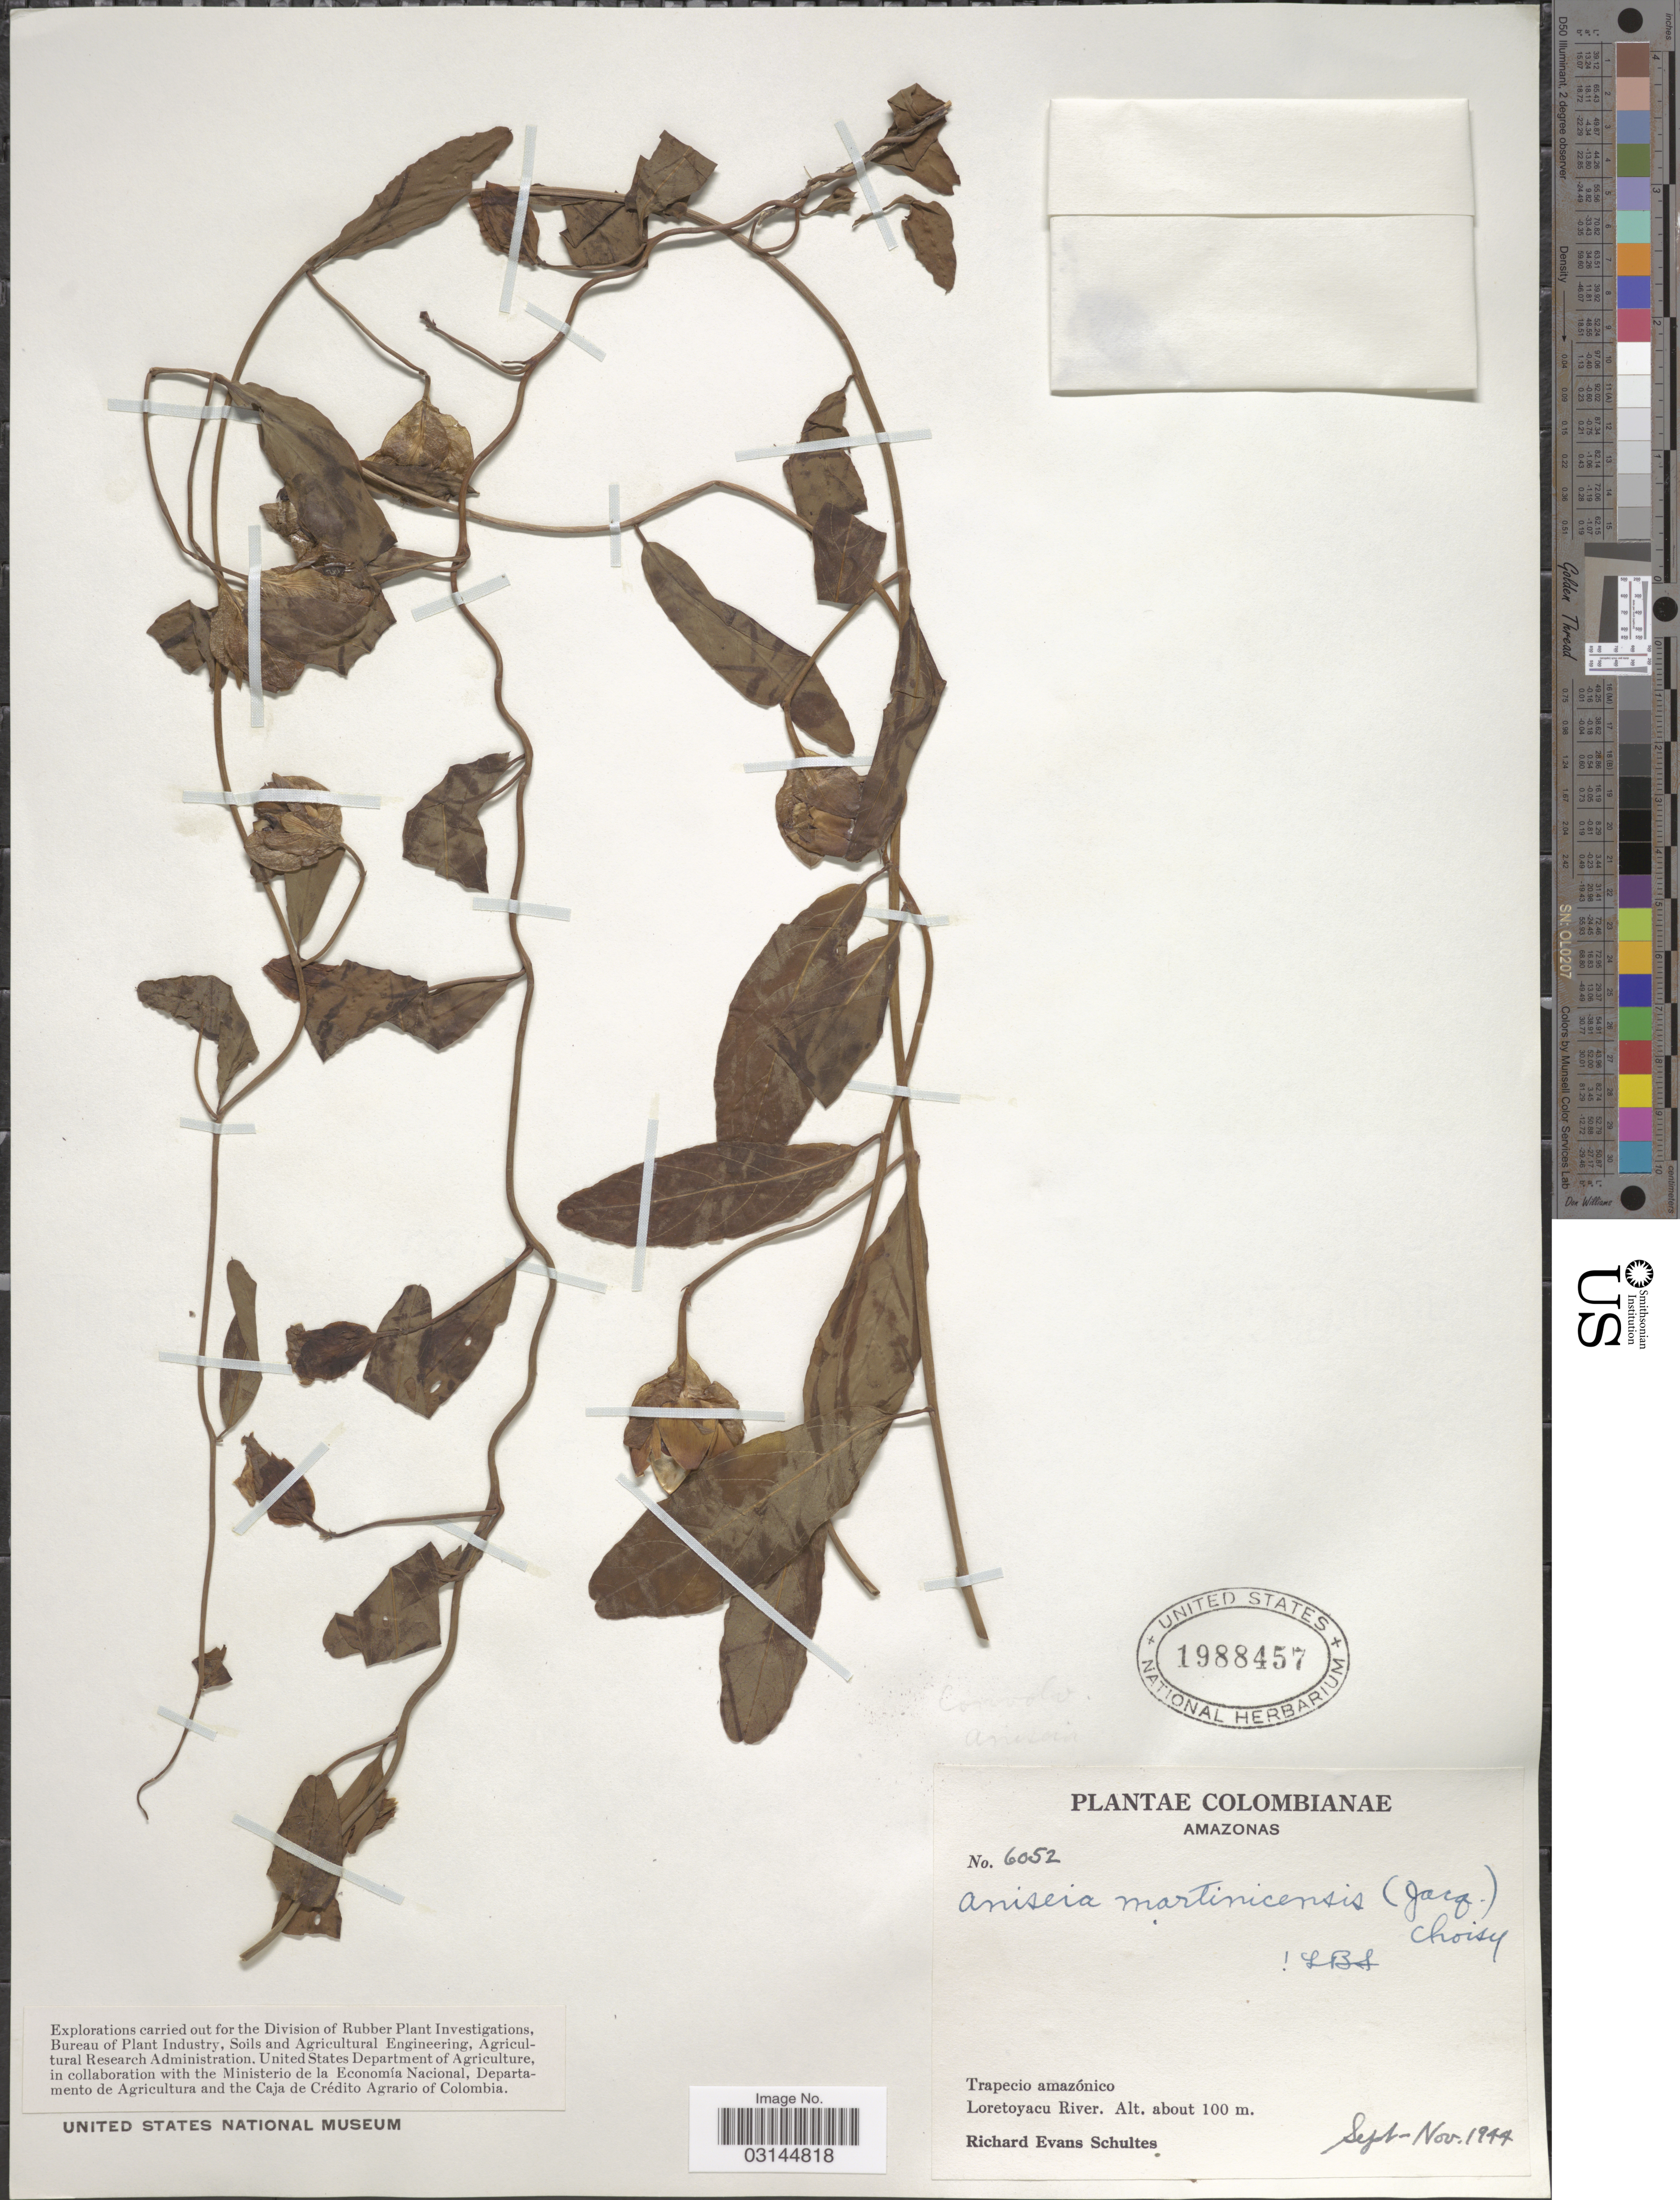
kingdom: Plantae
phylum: Tracheophyta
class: Magnoliopsida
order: Solanales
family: Convolvulaceae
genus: Aniseia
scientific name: Aniseia martinicensis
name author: (Jacq.) Choisy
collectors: R. E. Schultes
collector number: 6052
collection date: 1944-09/1944-11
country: Colombia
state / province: Amazônas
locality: Trapecio amazónico, Loretoyacu River.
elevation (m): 100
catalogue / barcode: US 1988457